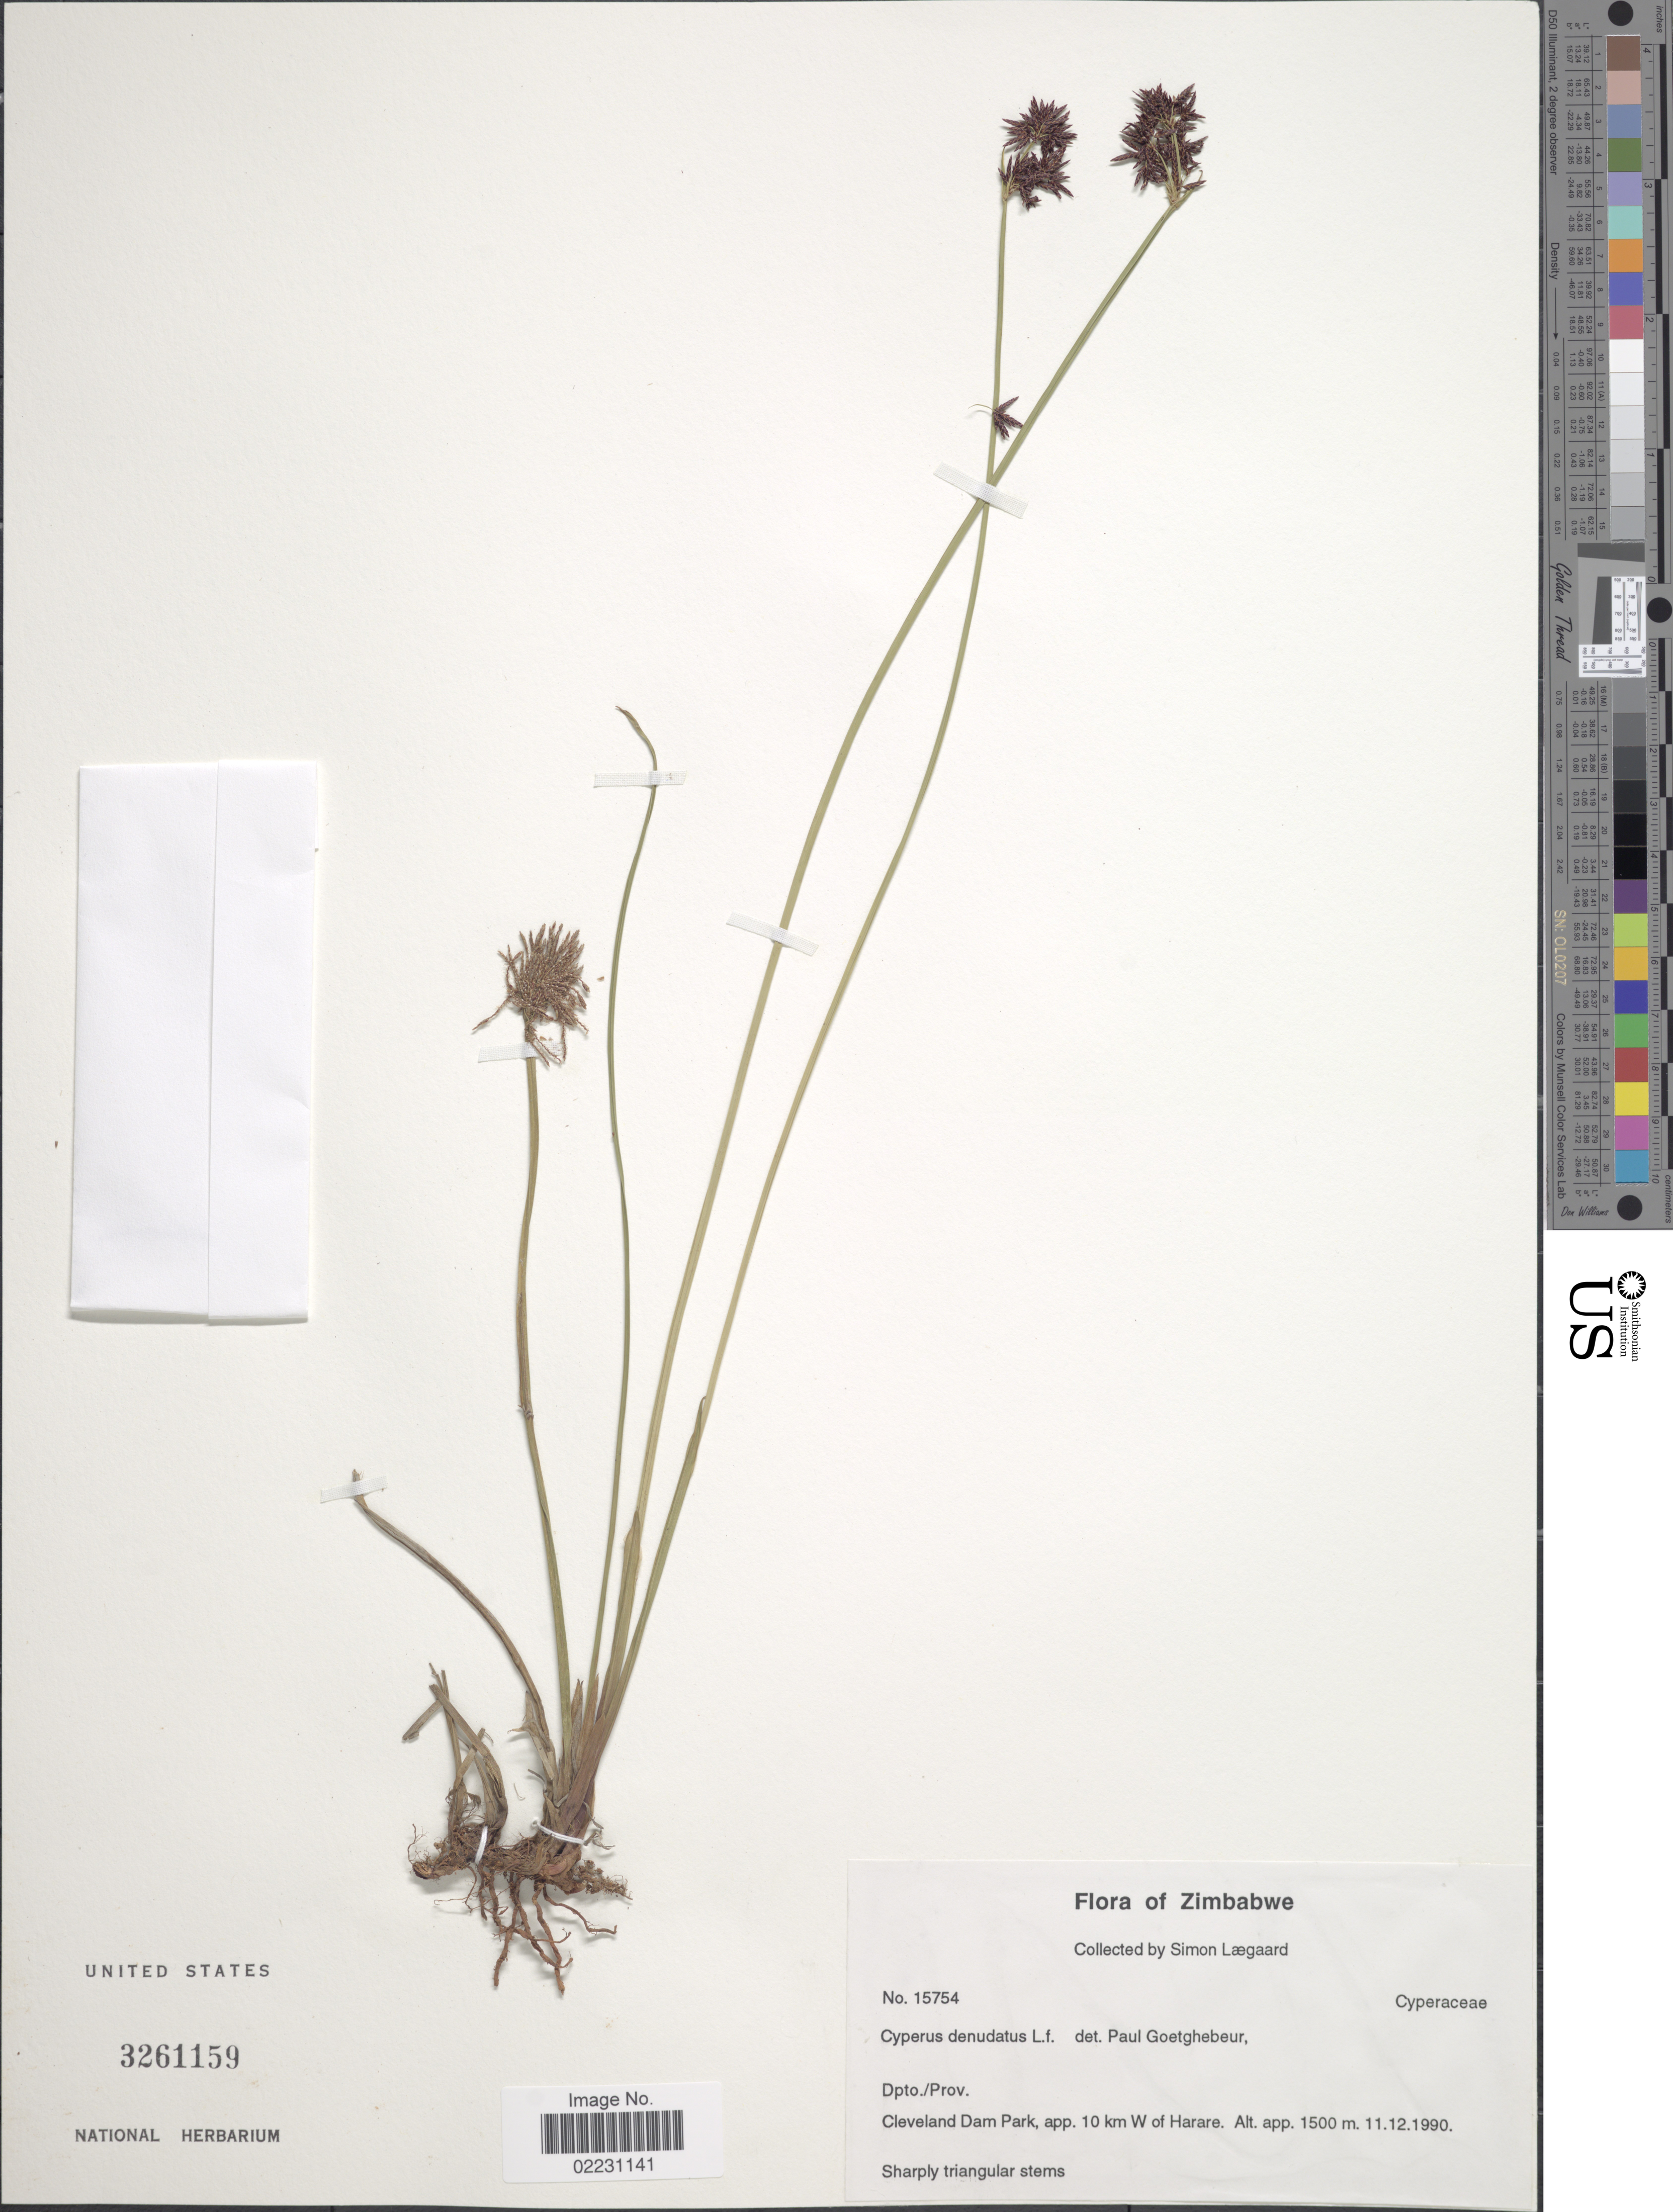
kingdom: Plantae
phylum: Tracheophyta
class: Liliopsida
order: Poales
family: Cyperaceae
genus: Cyperus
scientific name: Cyperus denudatus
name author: L. f.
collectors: S. Lægaard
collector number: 15754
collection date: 1990-12-11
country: Zimbabwe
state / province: Harare (city)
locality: Dpto/Prov. Cleveland Dam Park, app 10 km W of Harare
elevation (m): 1500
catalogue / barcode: US 3261159